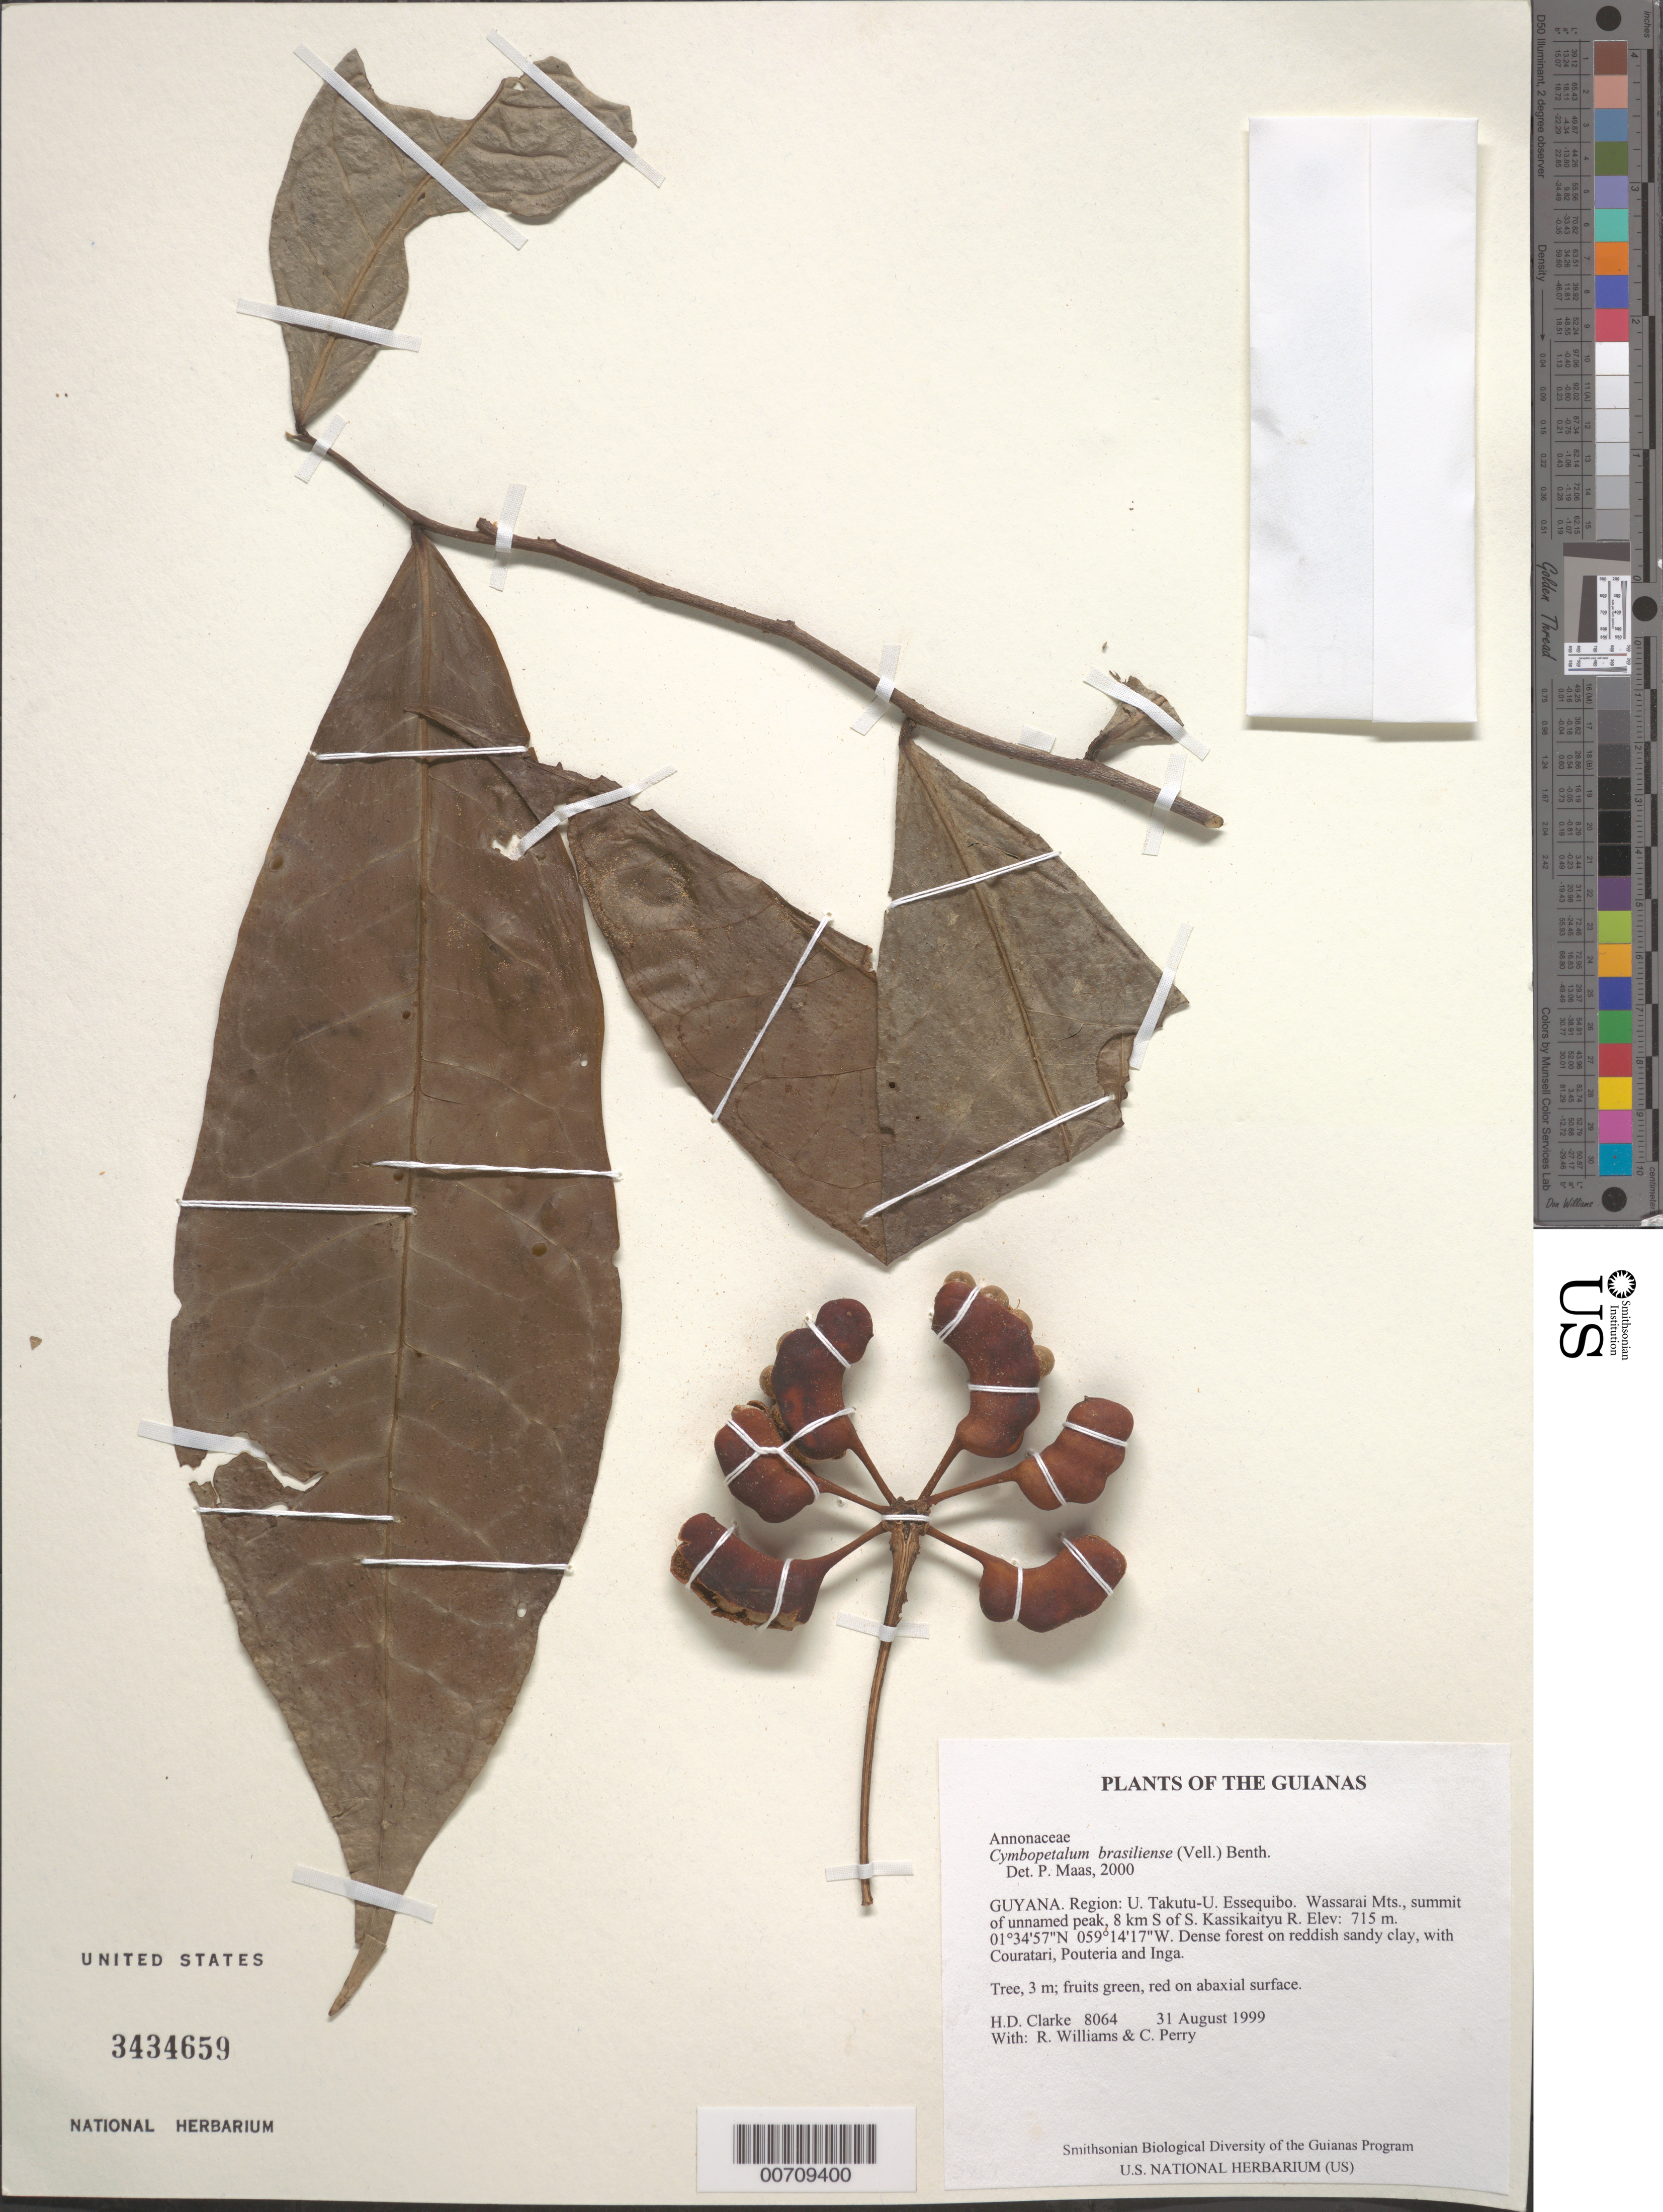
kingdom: Plantae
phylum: Tracheophyta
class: Magnoliopsida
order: Magnoliales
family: Annonaceae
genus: Cymbopetalum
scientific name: Cymbopetalum brasiliense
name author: (Vell.) Benth. ex Baill.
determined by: Maas, Paul J. M.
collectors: H. D. Clarke, R. Williams & C. Perry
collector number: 8064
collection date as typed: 31 August 1999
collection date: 1999-08-31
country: Guyana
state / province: U. Takutu-U. Essequibo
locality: Wassarai Mts., summit of unnamed peak, 8 km S of S. Kassikaityu R.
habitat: Dense forest on reddish sandy clay, with Couratari, Pouteria and Inga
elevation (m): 715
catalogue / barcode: US 3434659